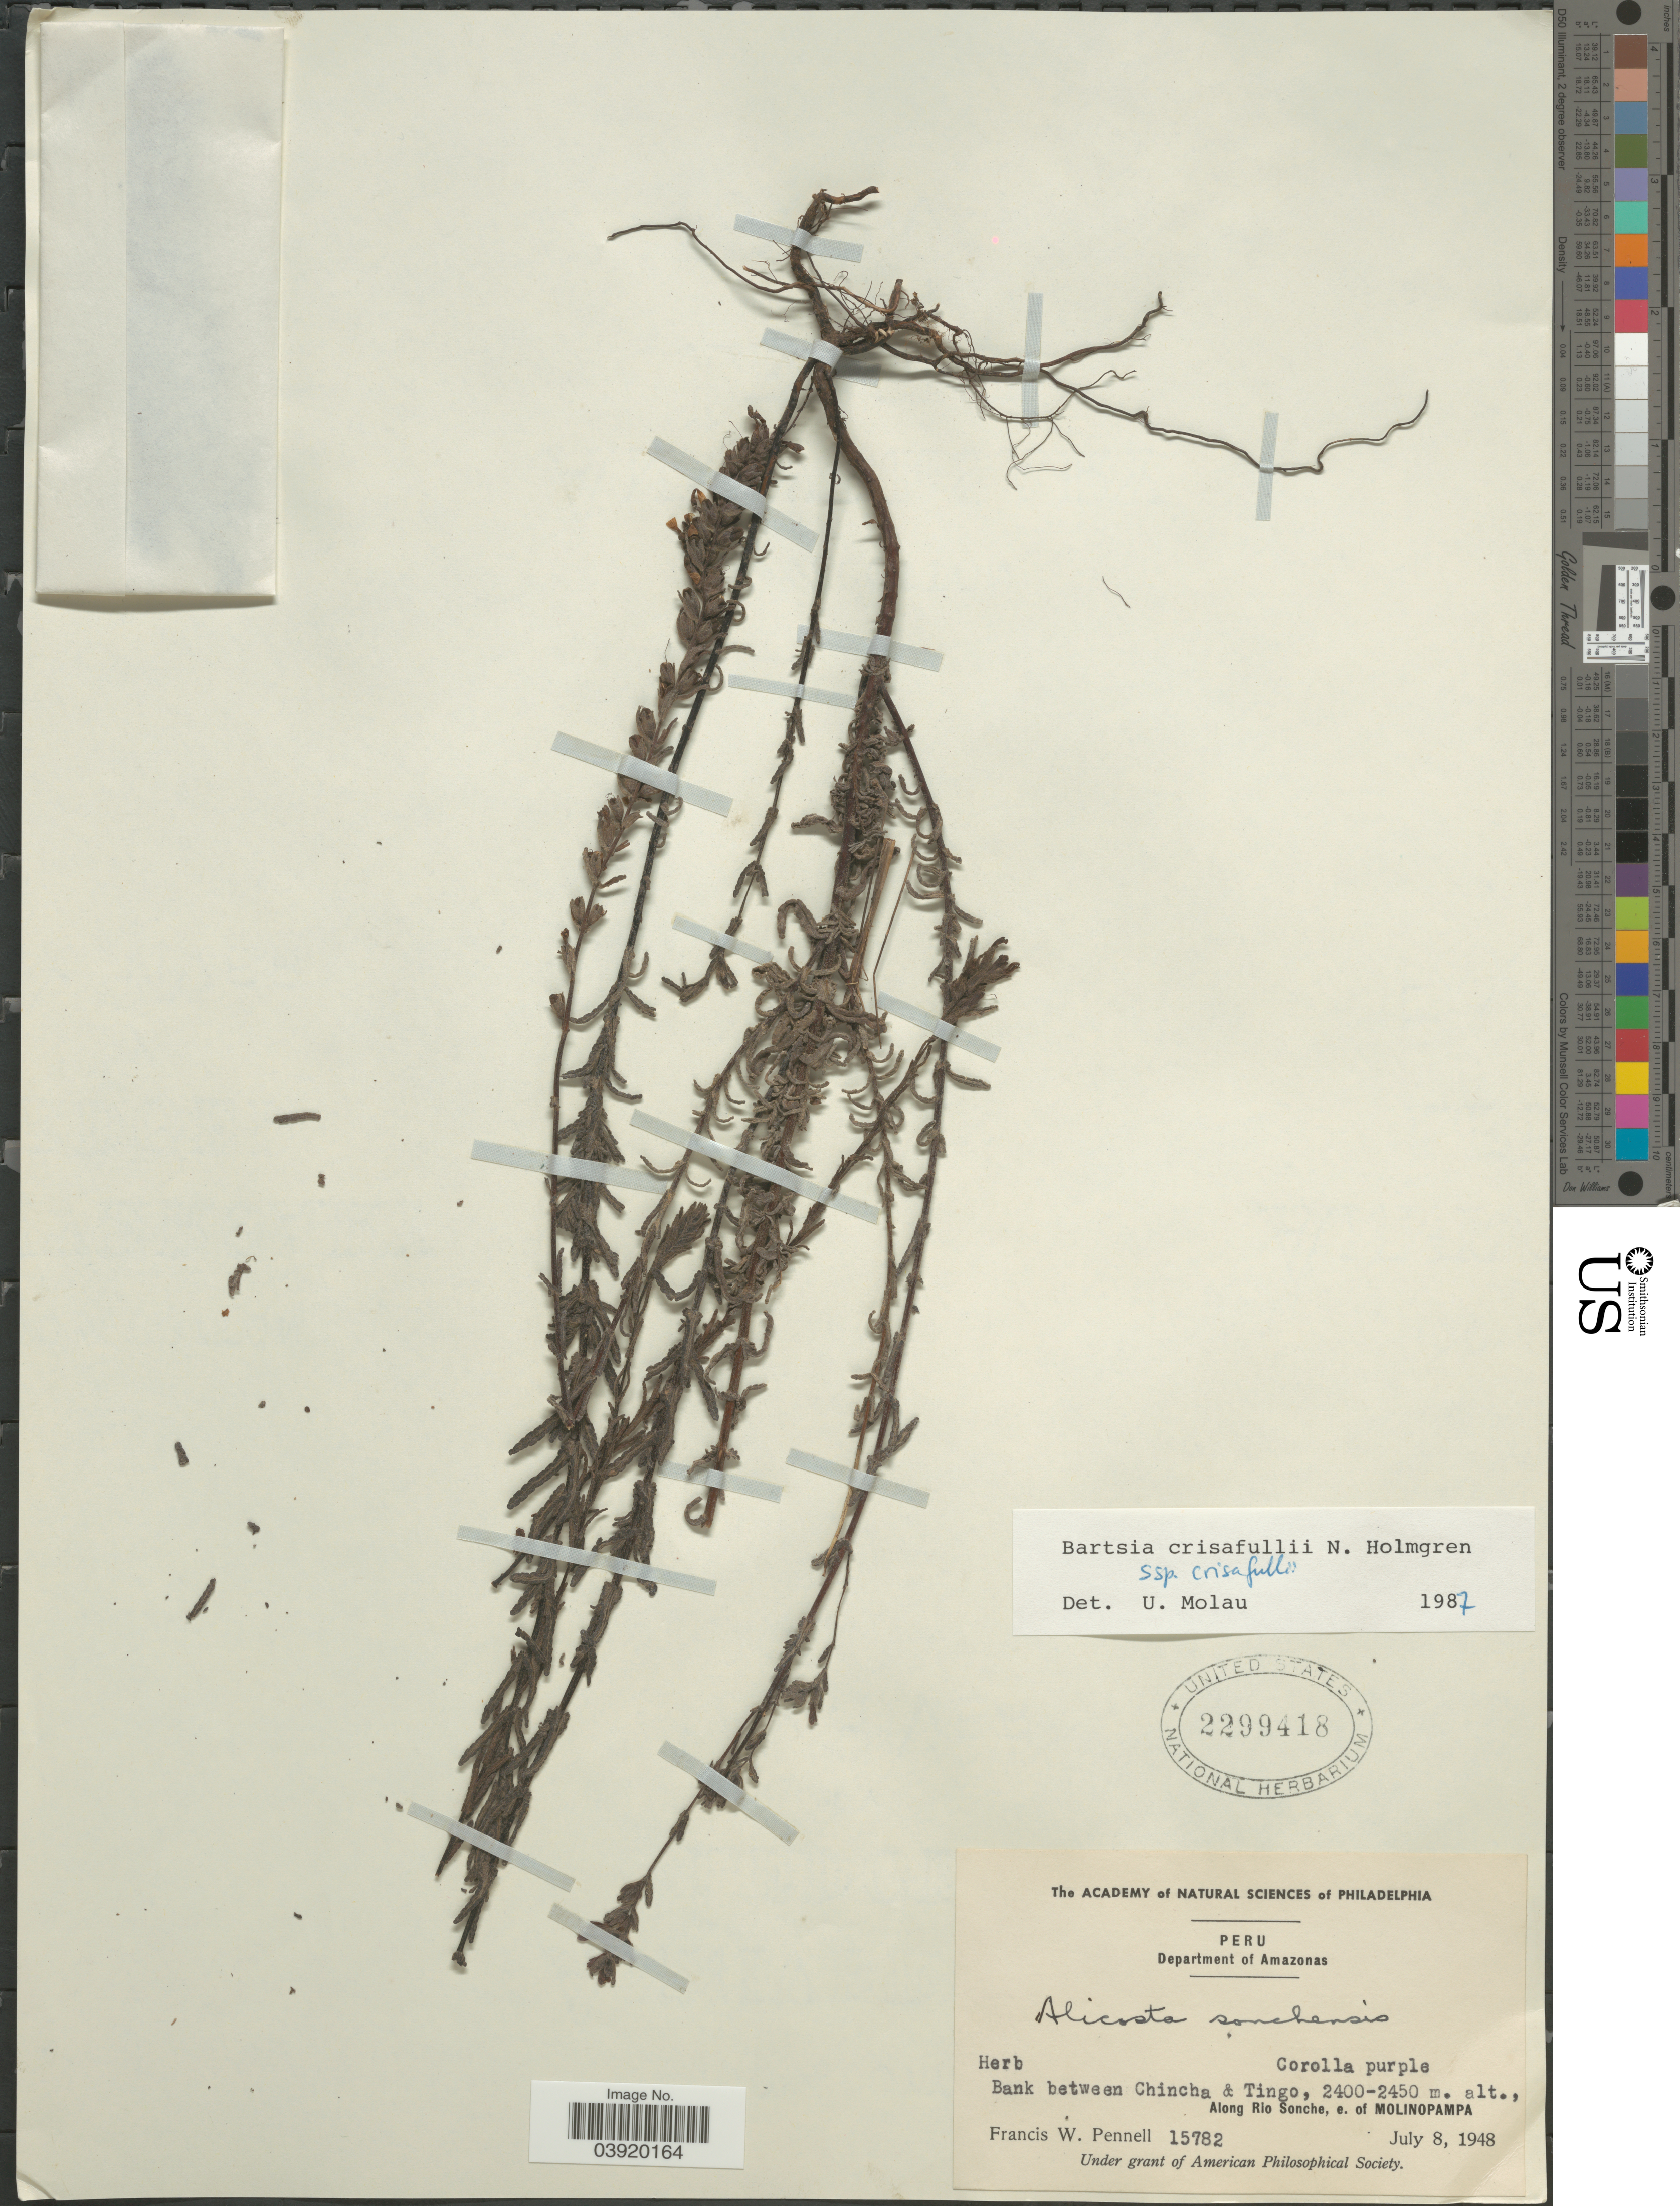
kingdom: Plantae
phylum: Tracheophyta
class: Magnoliopsida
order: Lamiales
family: Orobanchaceae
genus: Bartsia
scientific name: Bartsia crisafullii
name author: N.H. Holmgren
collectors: F. W. Pennell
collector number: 15782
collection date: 1948-07-08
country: Peru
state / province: Amazonas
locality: Department of Amazonas. Bank between Chincha & Tingo, Along Rio Sonche, e. of Molinopampa.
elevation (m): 2400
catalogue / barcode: US 2299418